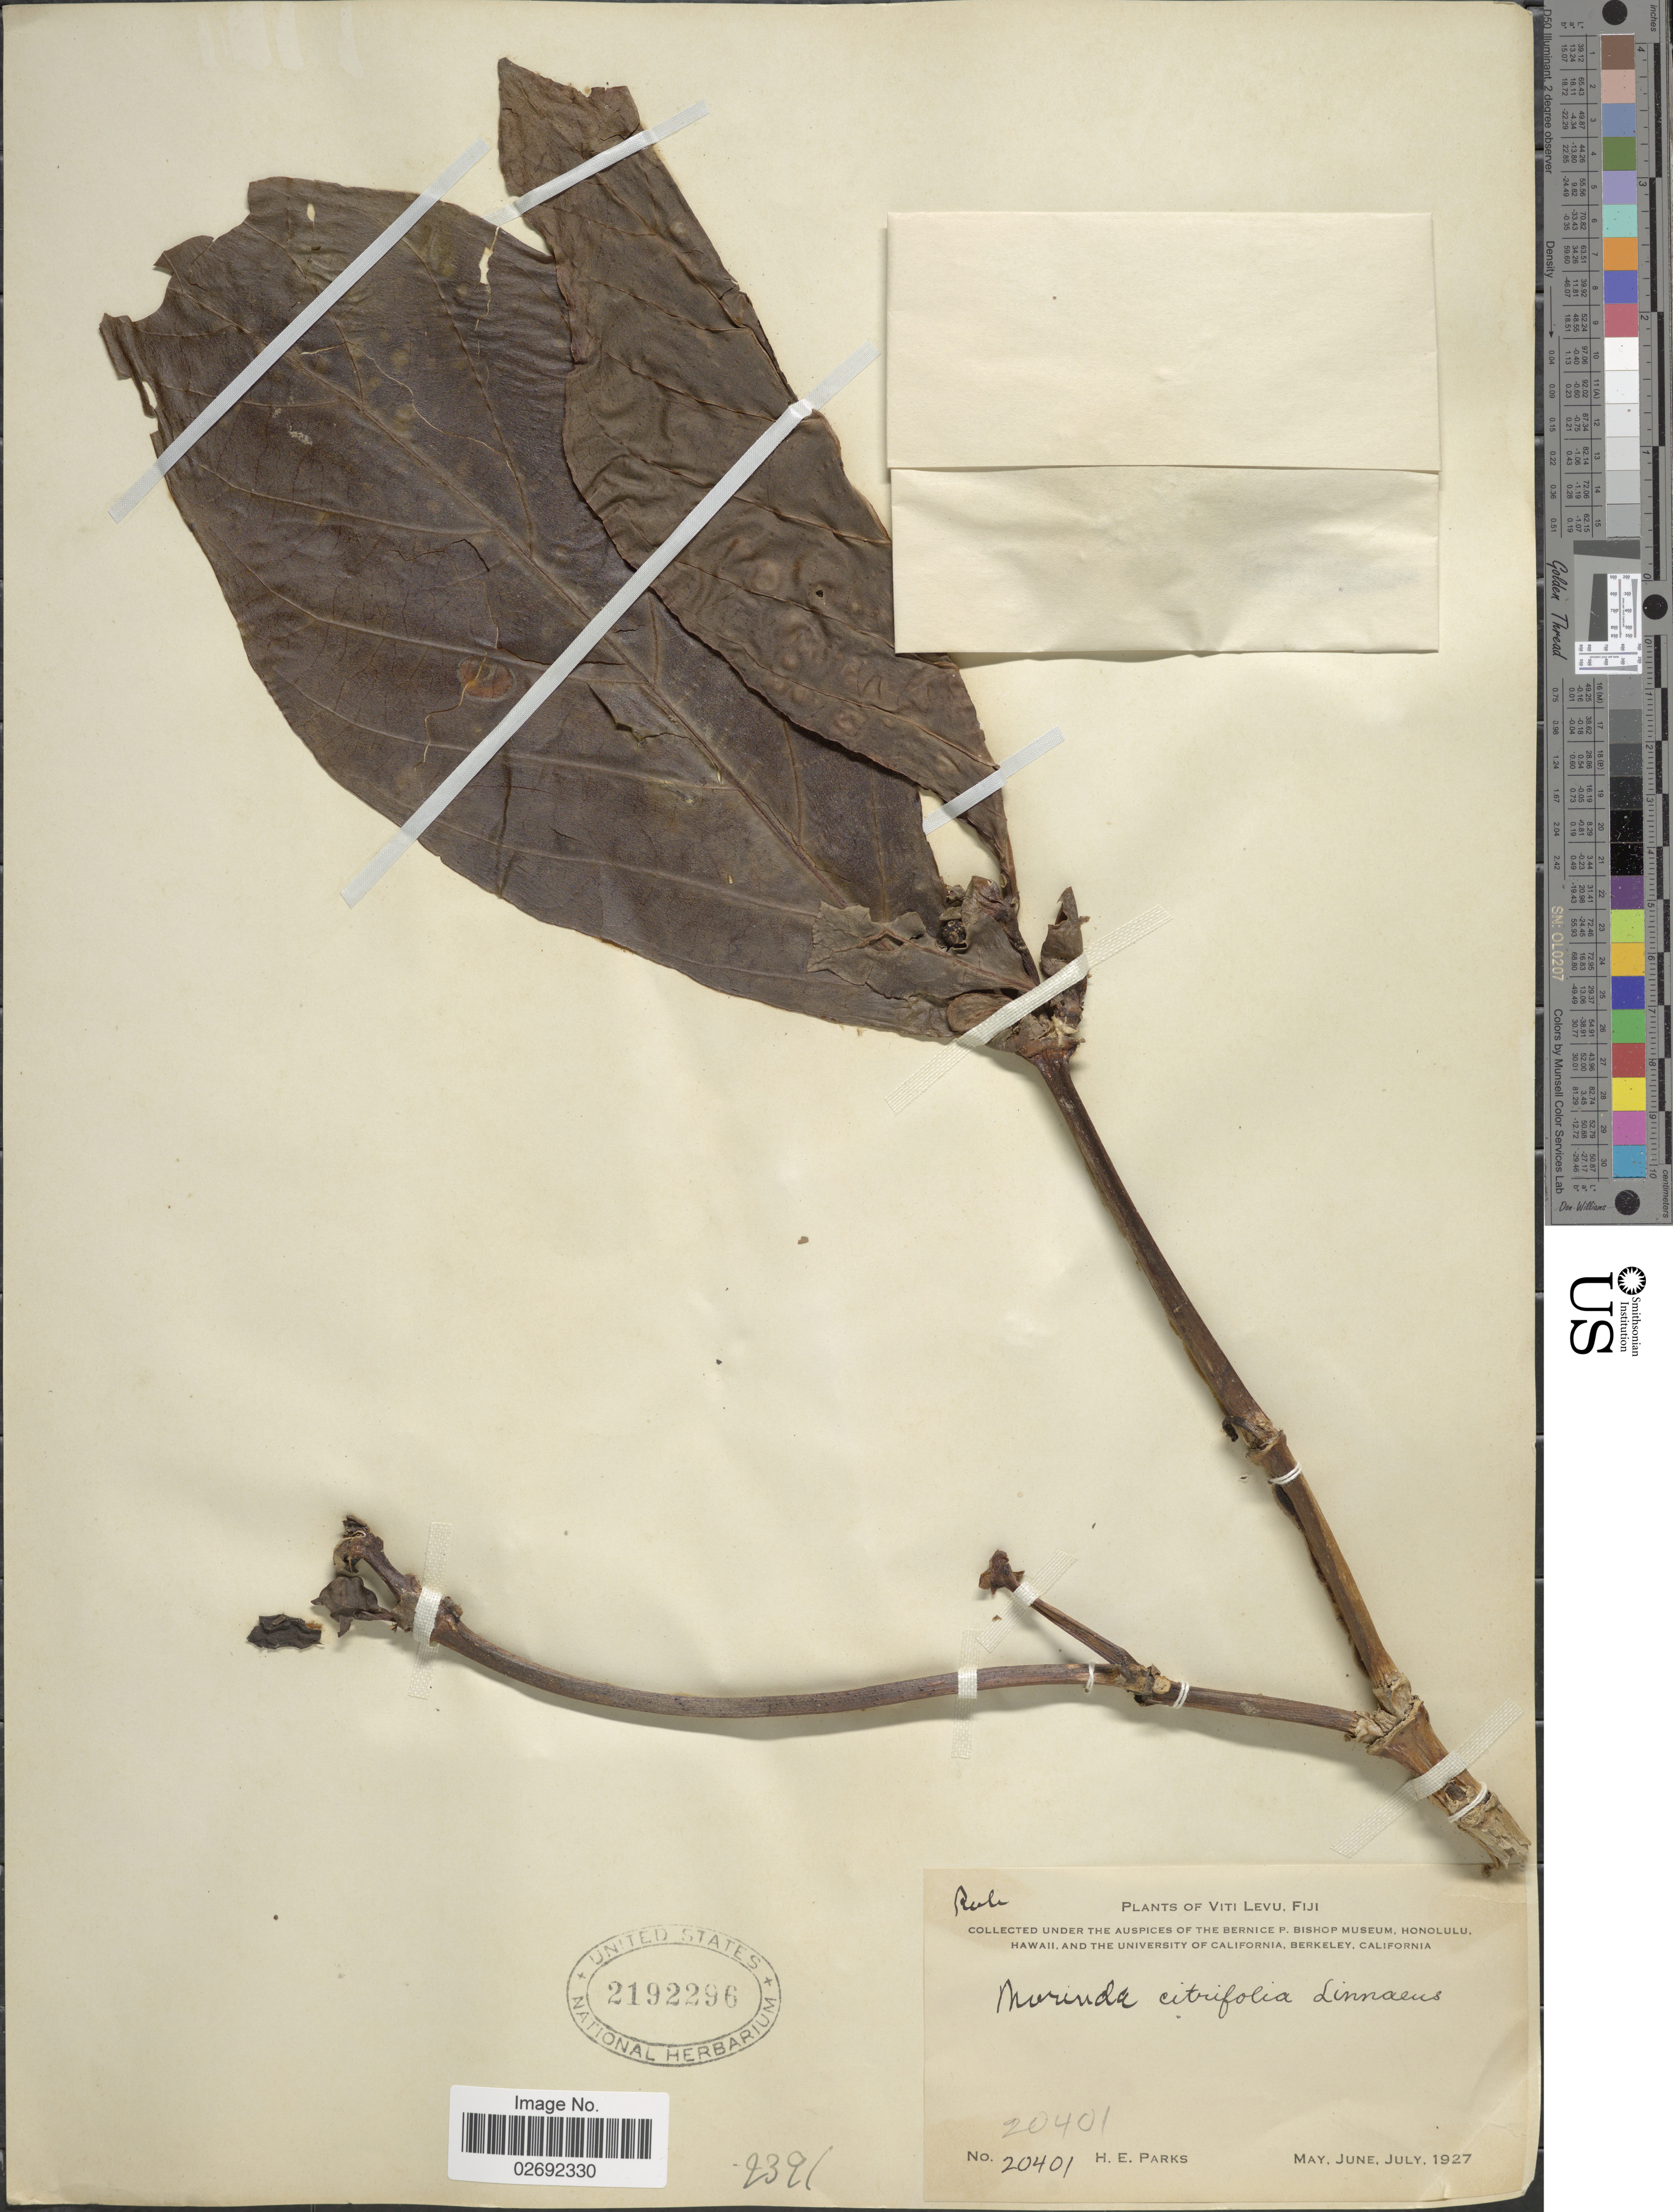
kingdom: Plantae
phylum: Tracheophyta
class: Magnoliopsida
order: Gentianales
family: Rubiaceae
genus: Morinda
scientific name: Morinda citrifolia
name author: L.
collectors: H. E. Parks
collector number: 20401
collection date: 1927-05/1927-07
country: Fiji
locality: Viti Levu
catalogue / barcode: US 2192296